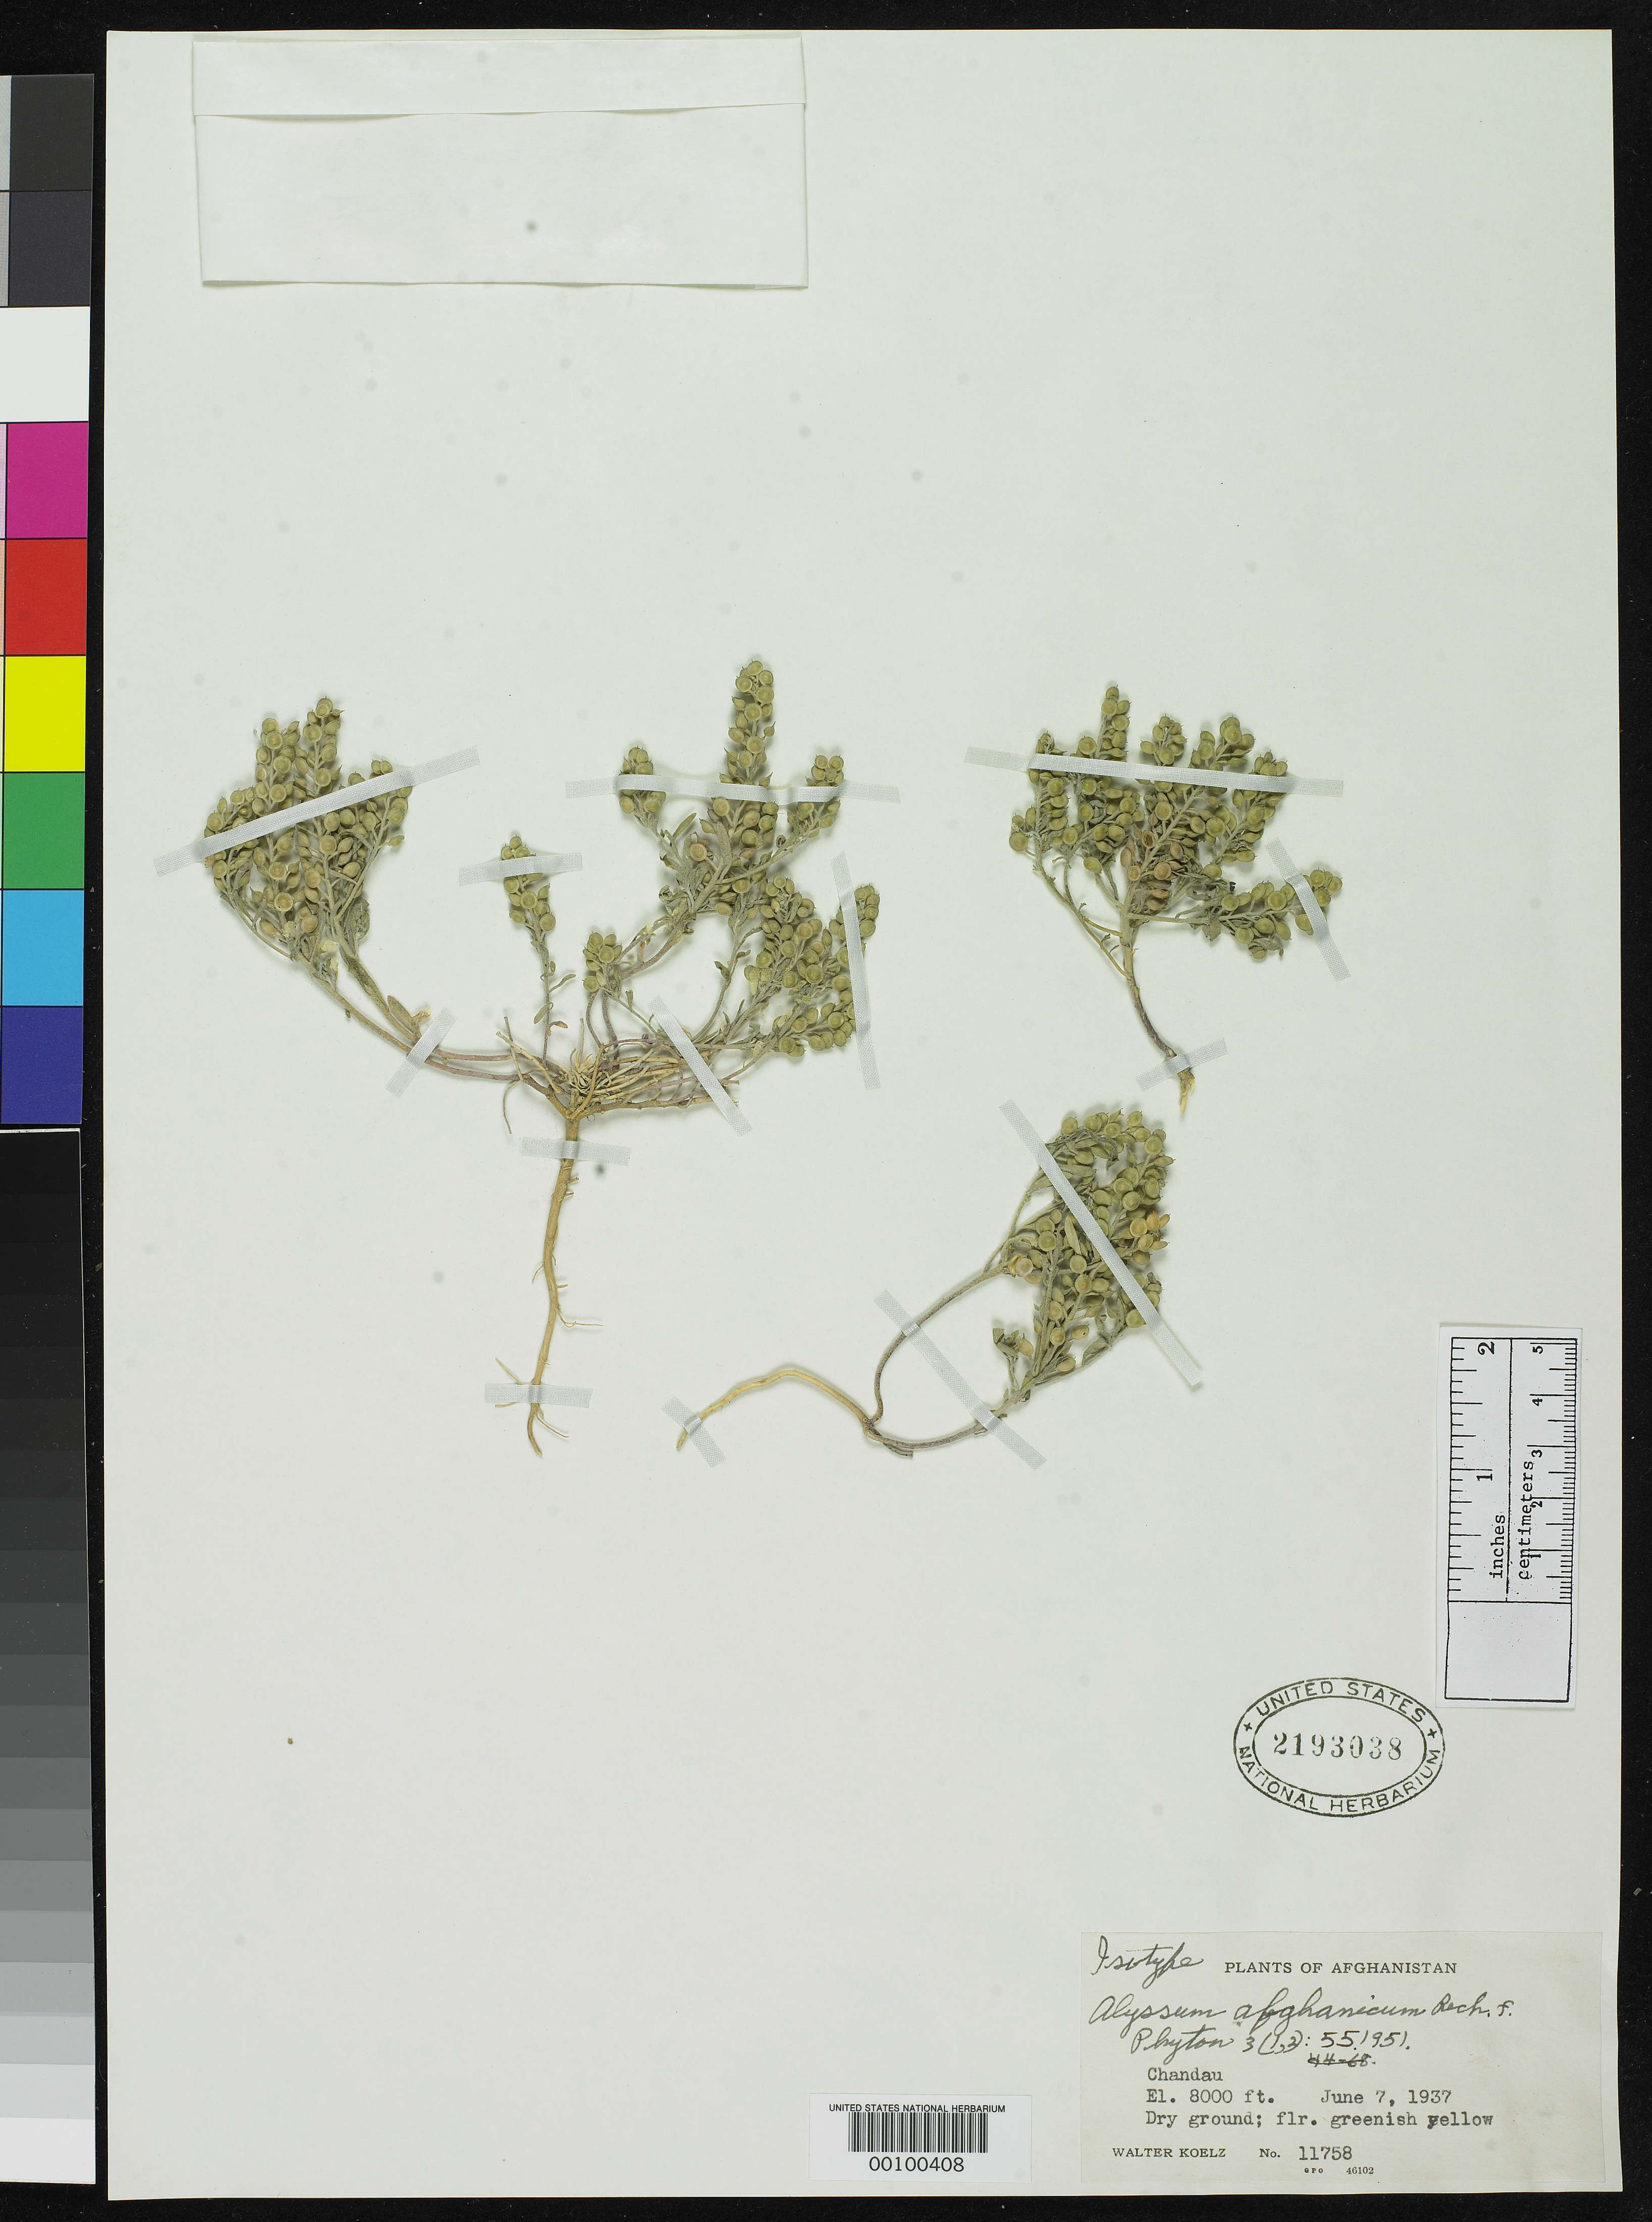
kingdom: Plantae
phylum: Tracheophyta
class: Magnoliopsida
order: Brassicales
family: Brassicaceae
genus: Alyssum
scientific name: Alyssum afghanicum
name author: Rech. f.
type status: Isotype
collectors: W. N. Koelz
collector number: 11758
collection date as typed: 07 Jun 1938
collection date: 1938-06-07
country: Afghanistan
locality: Chandau.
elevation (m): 2438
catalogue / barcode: US 2193038